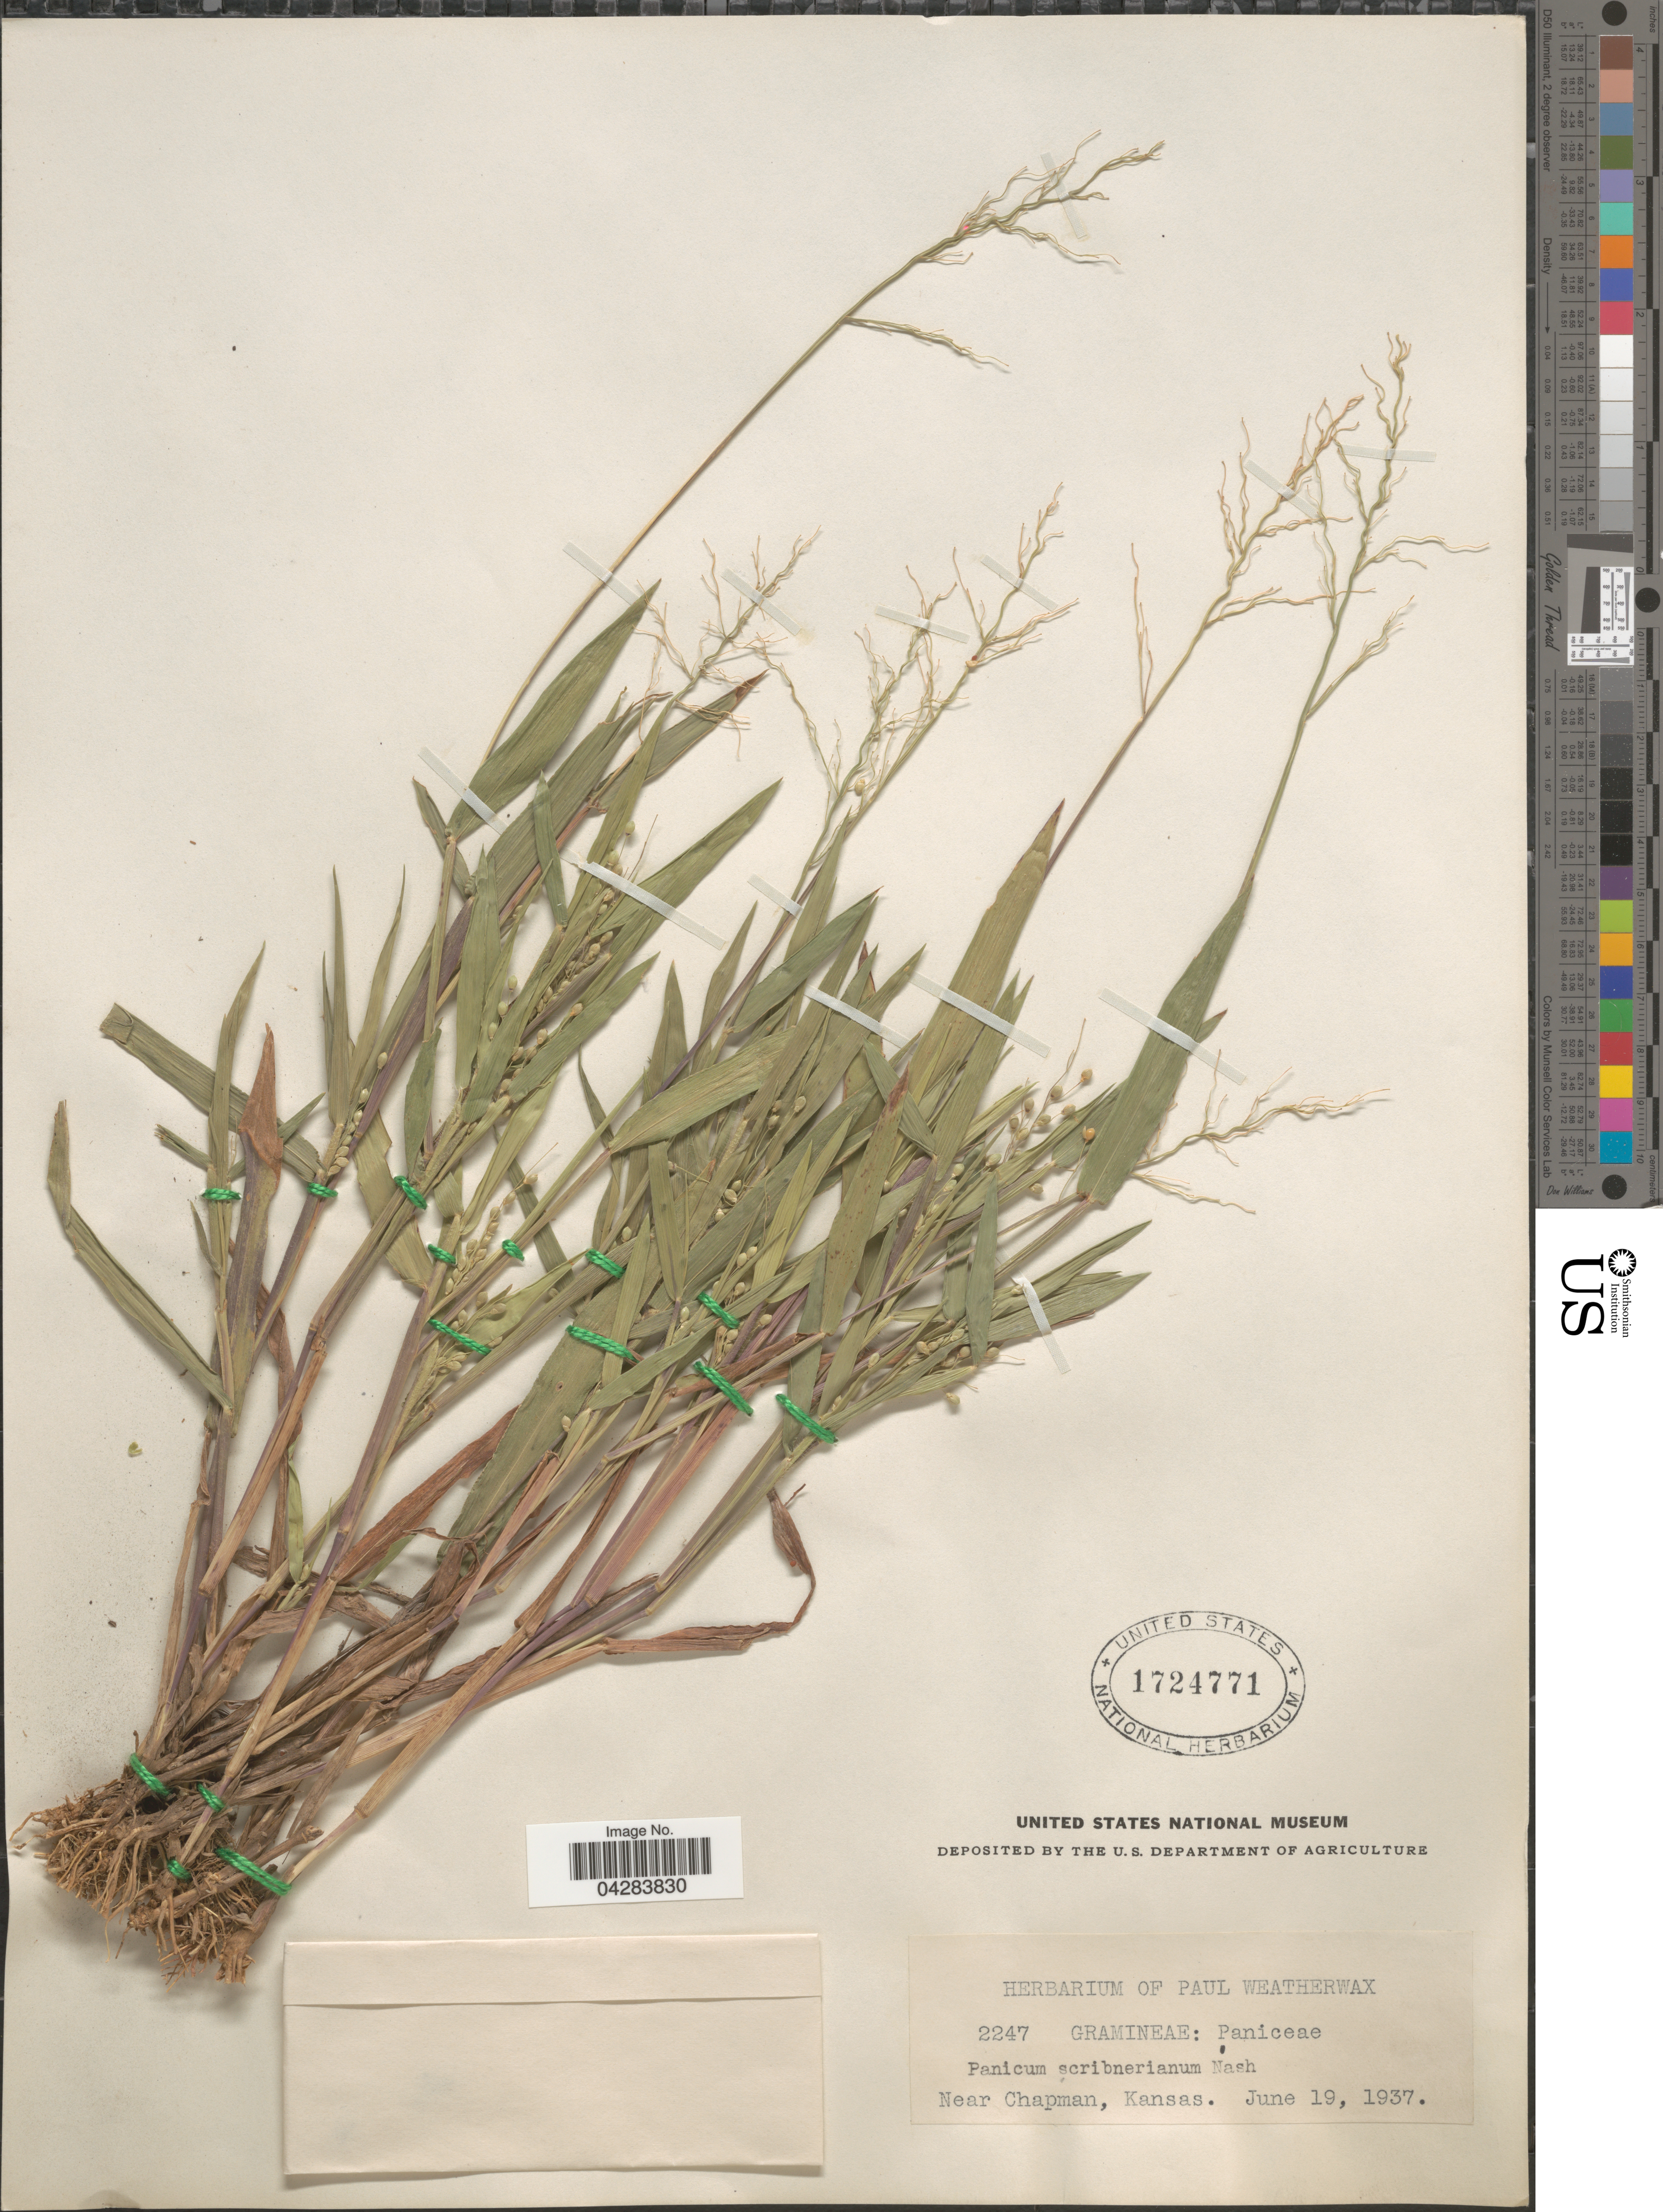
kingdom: Plantae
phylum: Tracheophyta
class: Liliopsida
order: Poales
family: Poaceae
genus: Dichanthelium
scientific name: Dichanthelium oligosanthes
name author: (Schult.) Gould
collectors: Ex herb. Paul Weatherwax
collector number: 2247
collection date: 1937-06-19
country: United States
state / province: Kansas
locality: Near Chapman.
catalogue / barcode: US 1724771